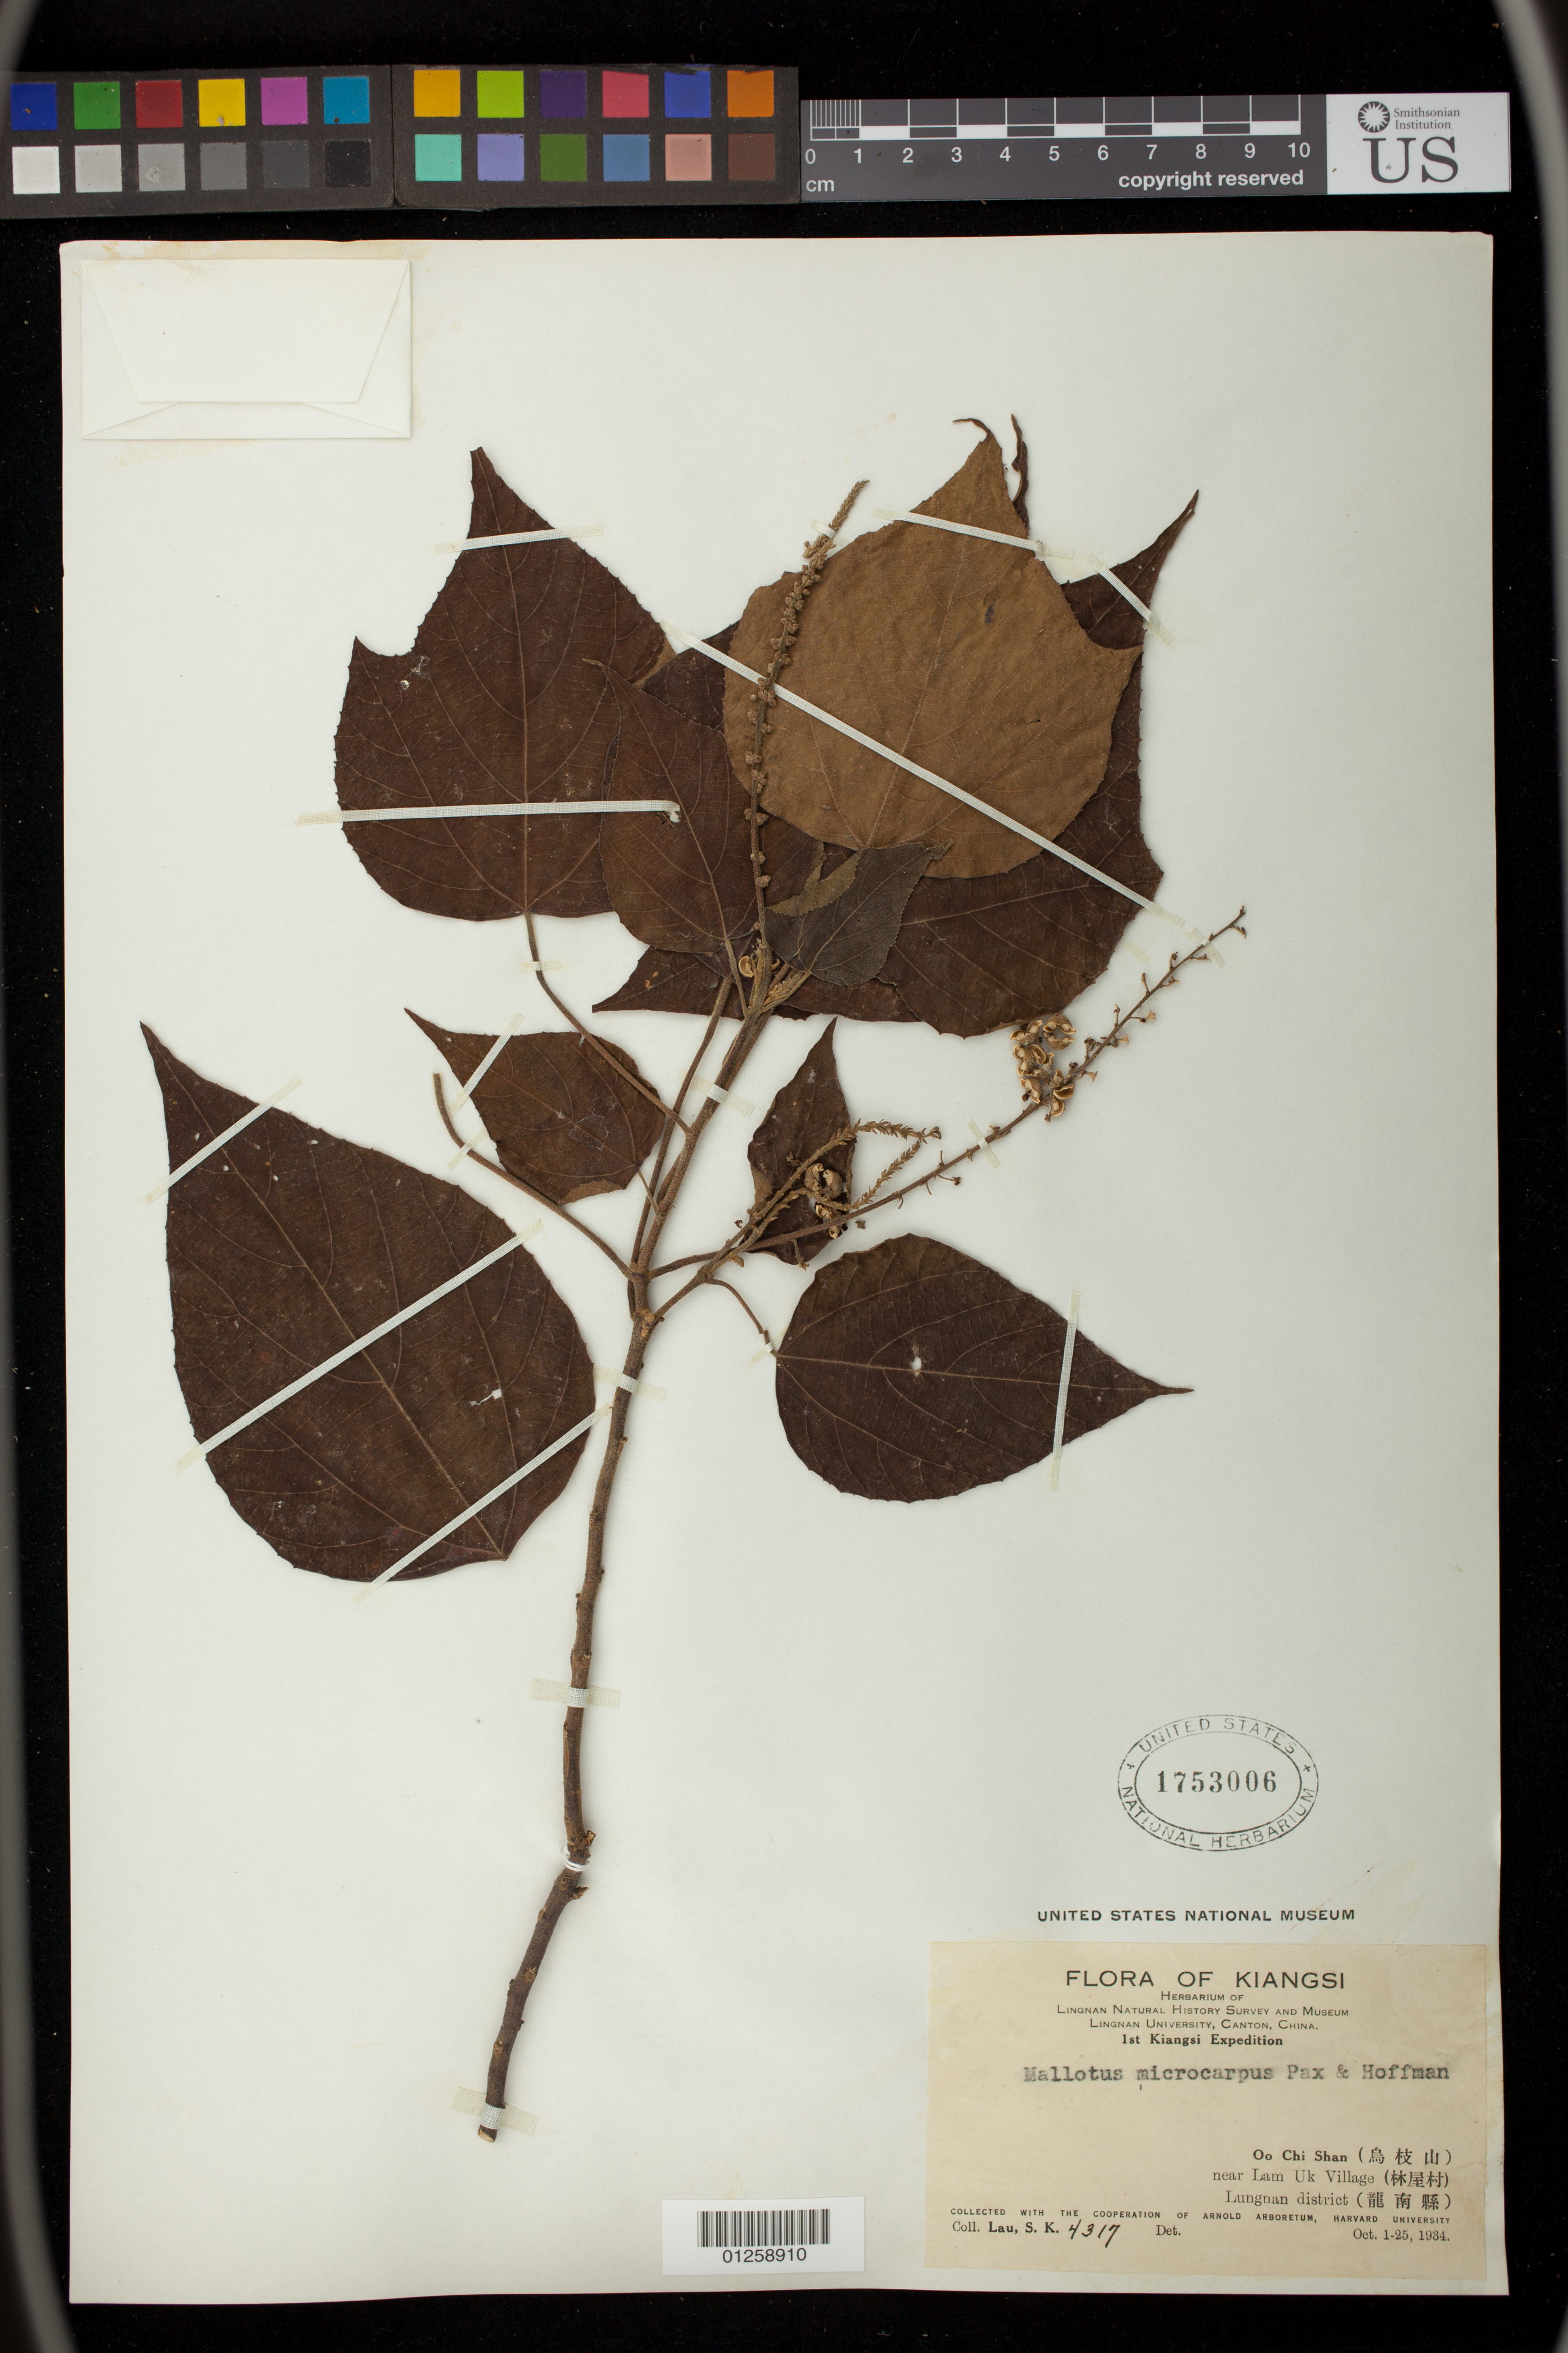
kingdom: Plantae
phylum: Tracheophyta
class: Magnoliopsida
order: Malpighiales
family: Euphorbiaceae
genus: Mallotus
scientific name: Mallotus microcarpus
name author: Pax & K. Hoffm.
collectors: S. K. Lau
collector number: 4317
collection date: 1934-10-01/1934-10-25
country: China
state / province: Jiangxi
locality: Oo Chi Shan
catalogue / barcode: US 1753006